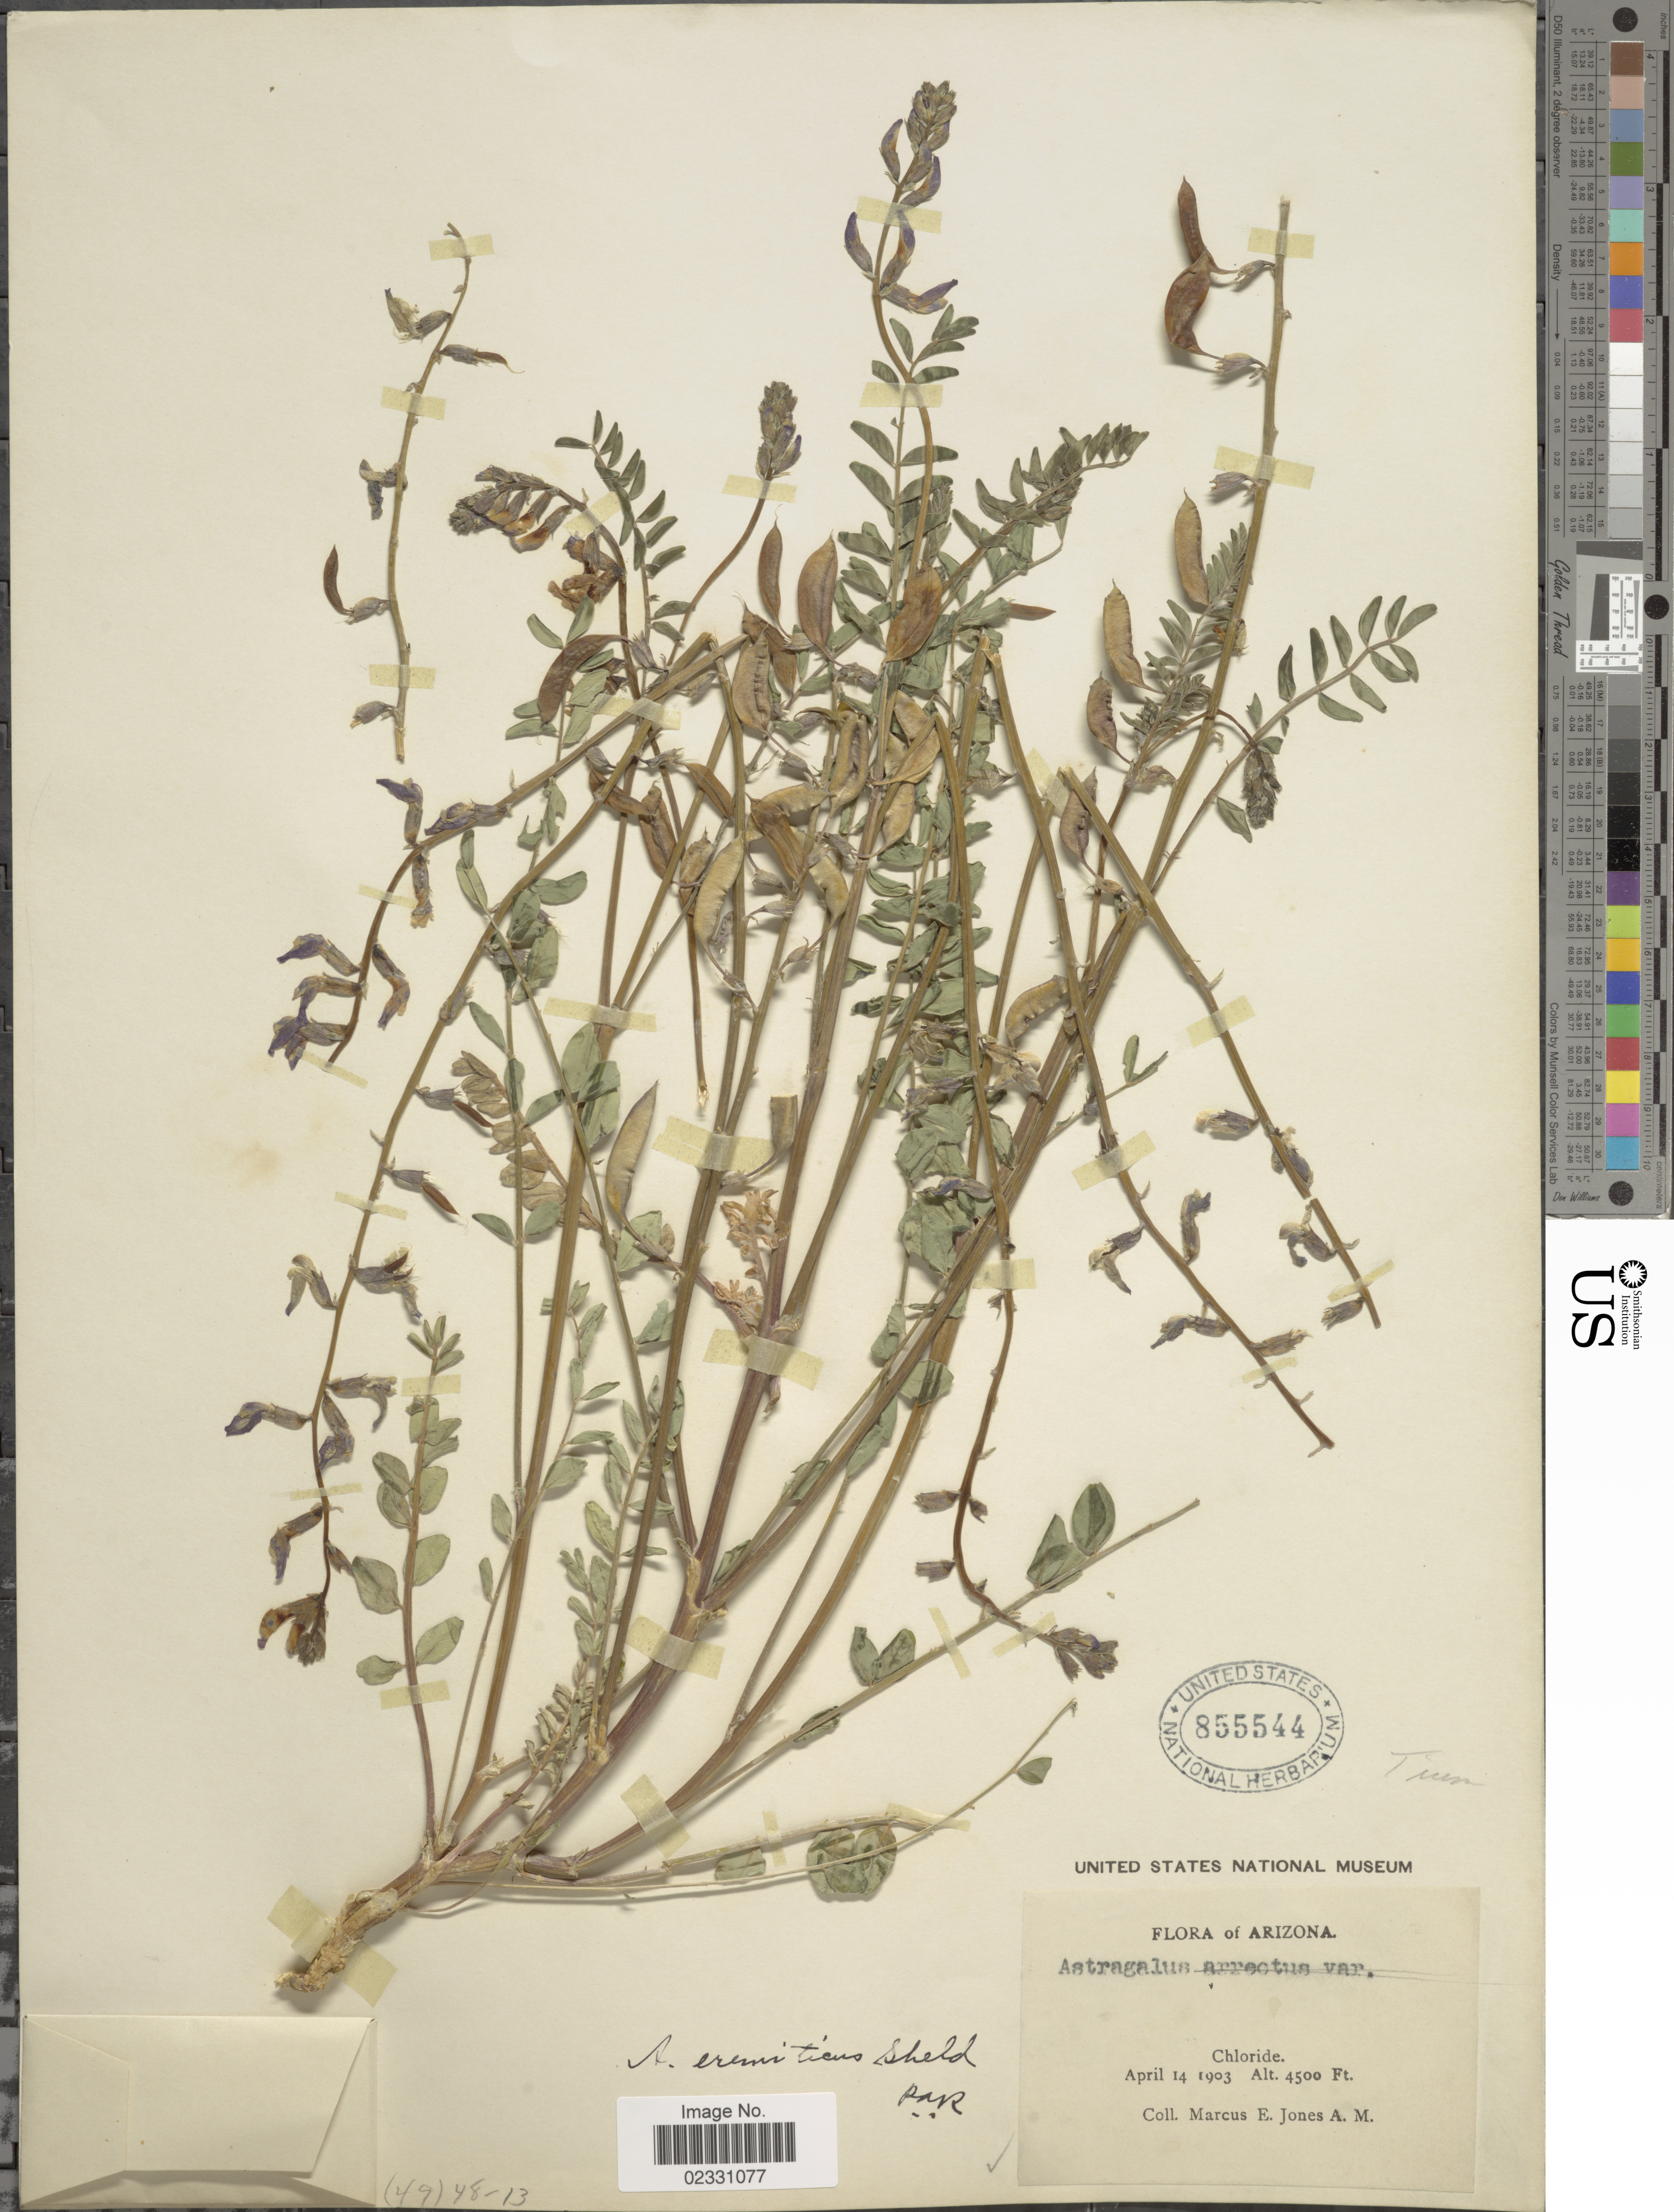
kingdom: Plantae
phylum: Tracheophyta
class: Magnoliopsida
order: Fabales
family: Fabaceae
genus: Astragalus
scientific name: Astragalus eremiticus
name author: E. Sheld.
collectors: M. E. Jones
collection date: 1903-04-14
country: United States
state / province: Arizona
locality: Chloride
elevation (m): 1372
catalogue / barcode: US 855544